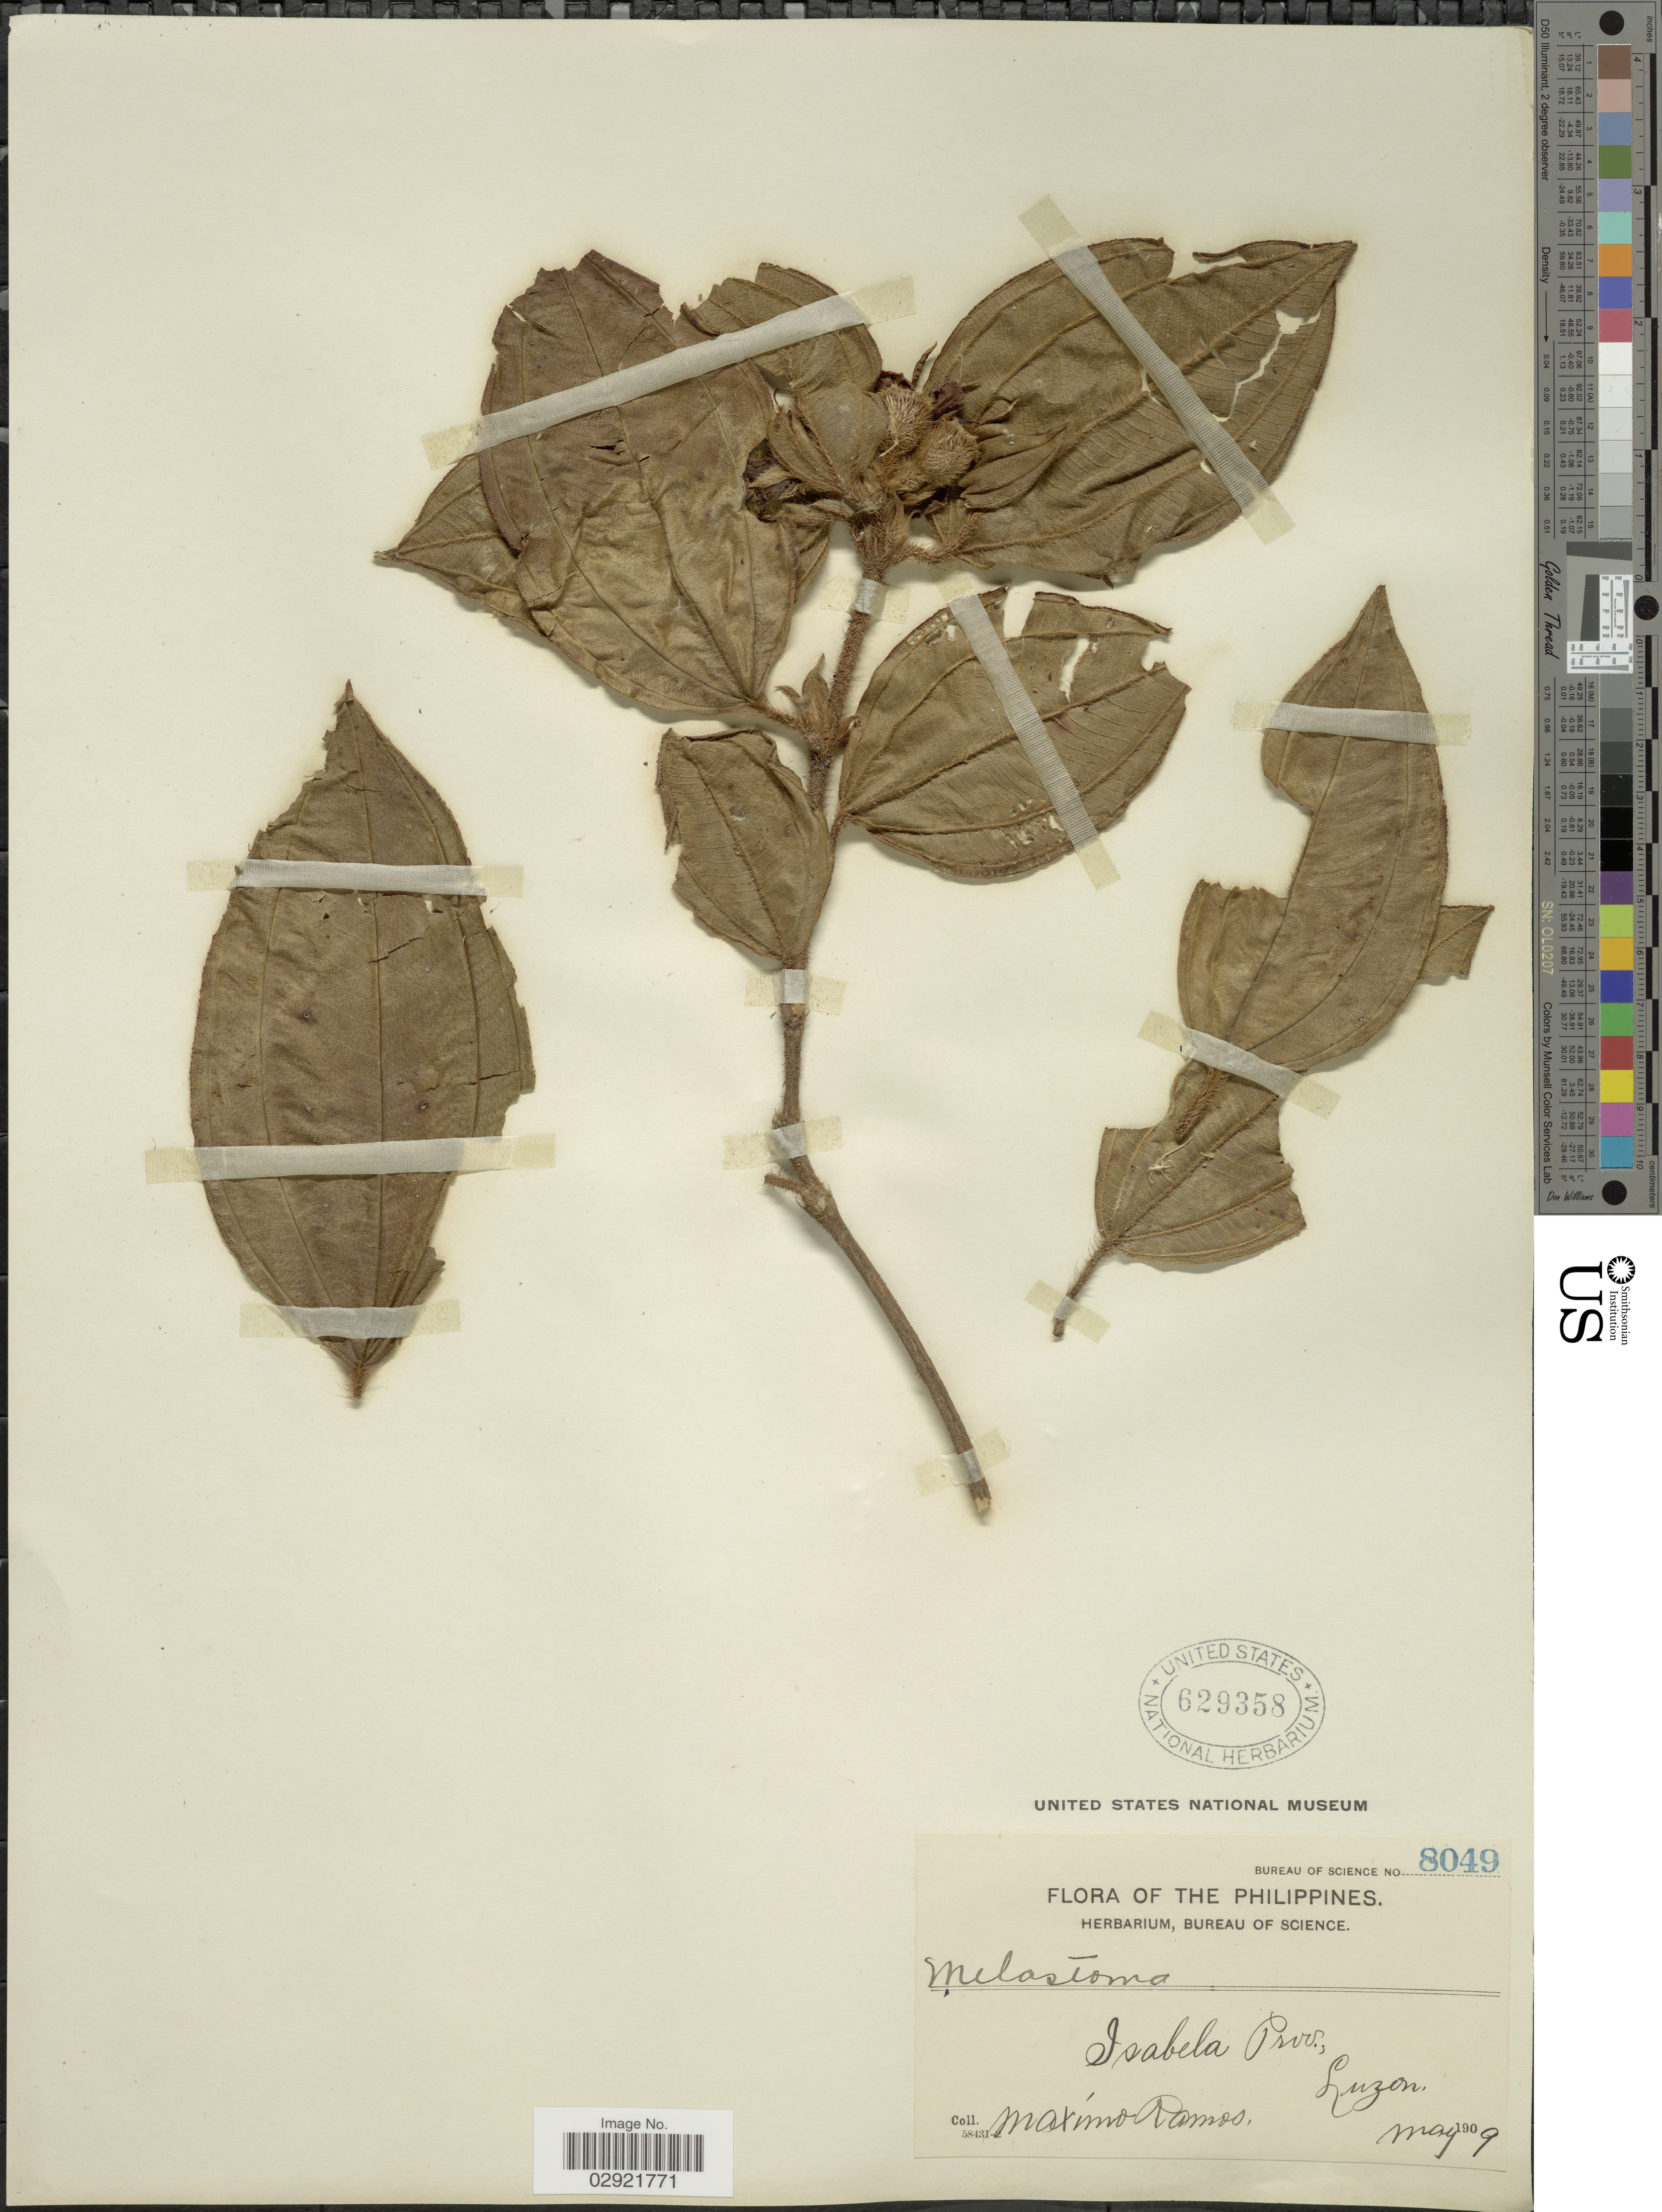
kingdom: Plantae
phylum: Tracheophyta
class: Magnoliopsida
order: Myrtales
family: Melastomataceae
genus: Melastoma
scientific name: Melastoma crinitum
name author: Roxb.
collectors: M. Ramos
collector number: Bureau of Science 8049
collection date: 1909-05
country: Philippines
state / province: Cagayan Valley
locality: Isabela Prov., Luzon.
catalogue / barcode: US 629358